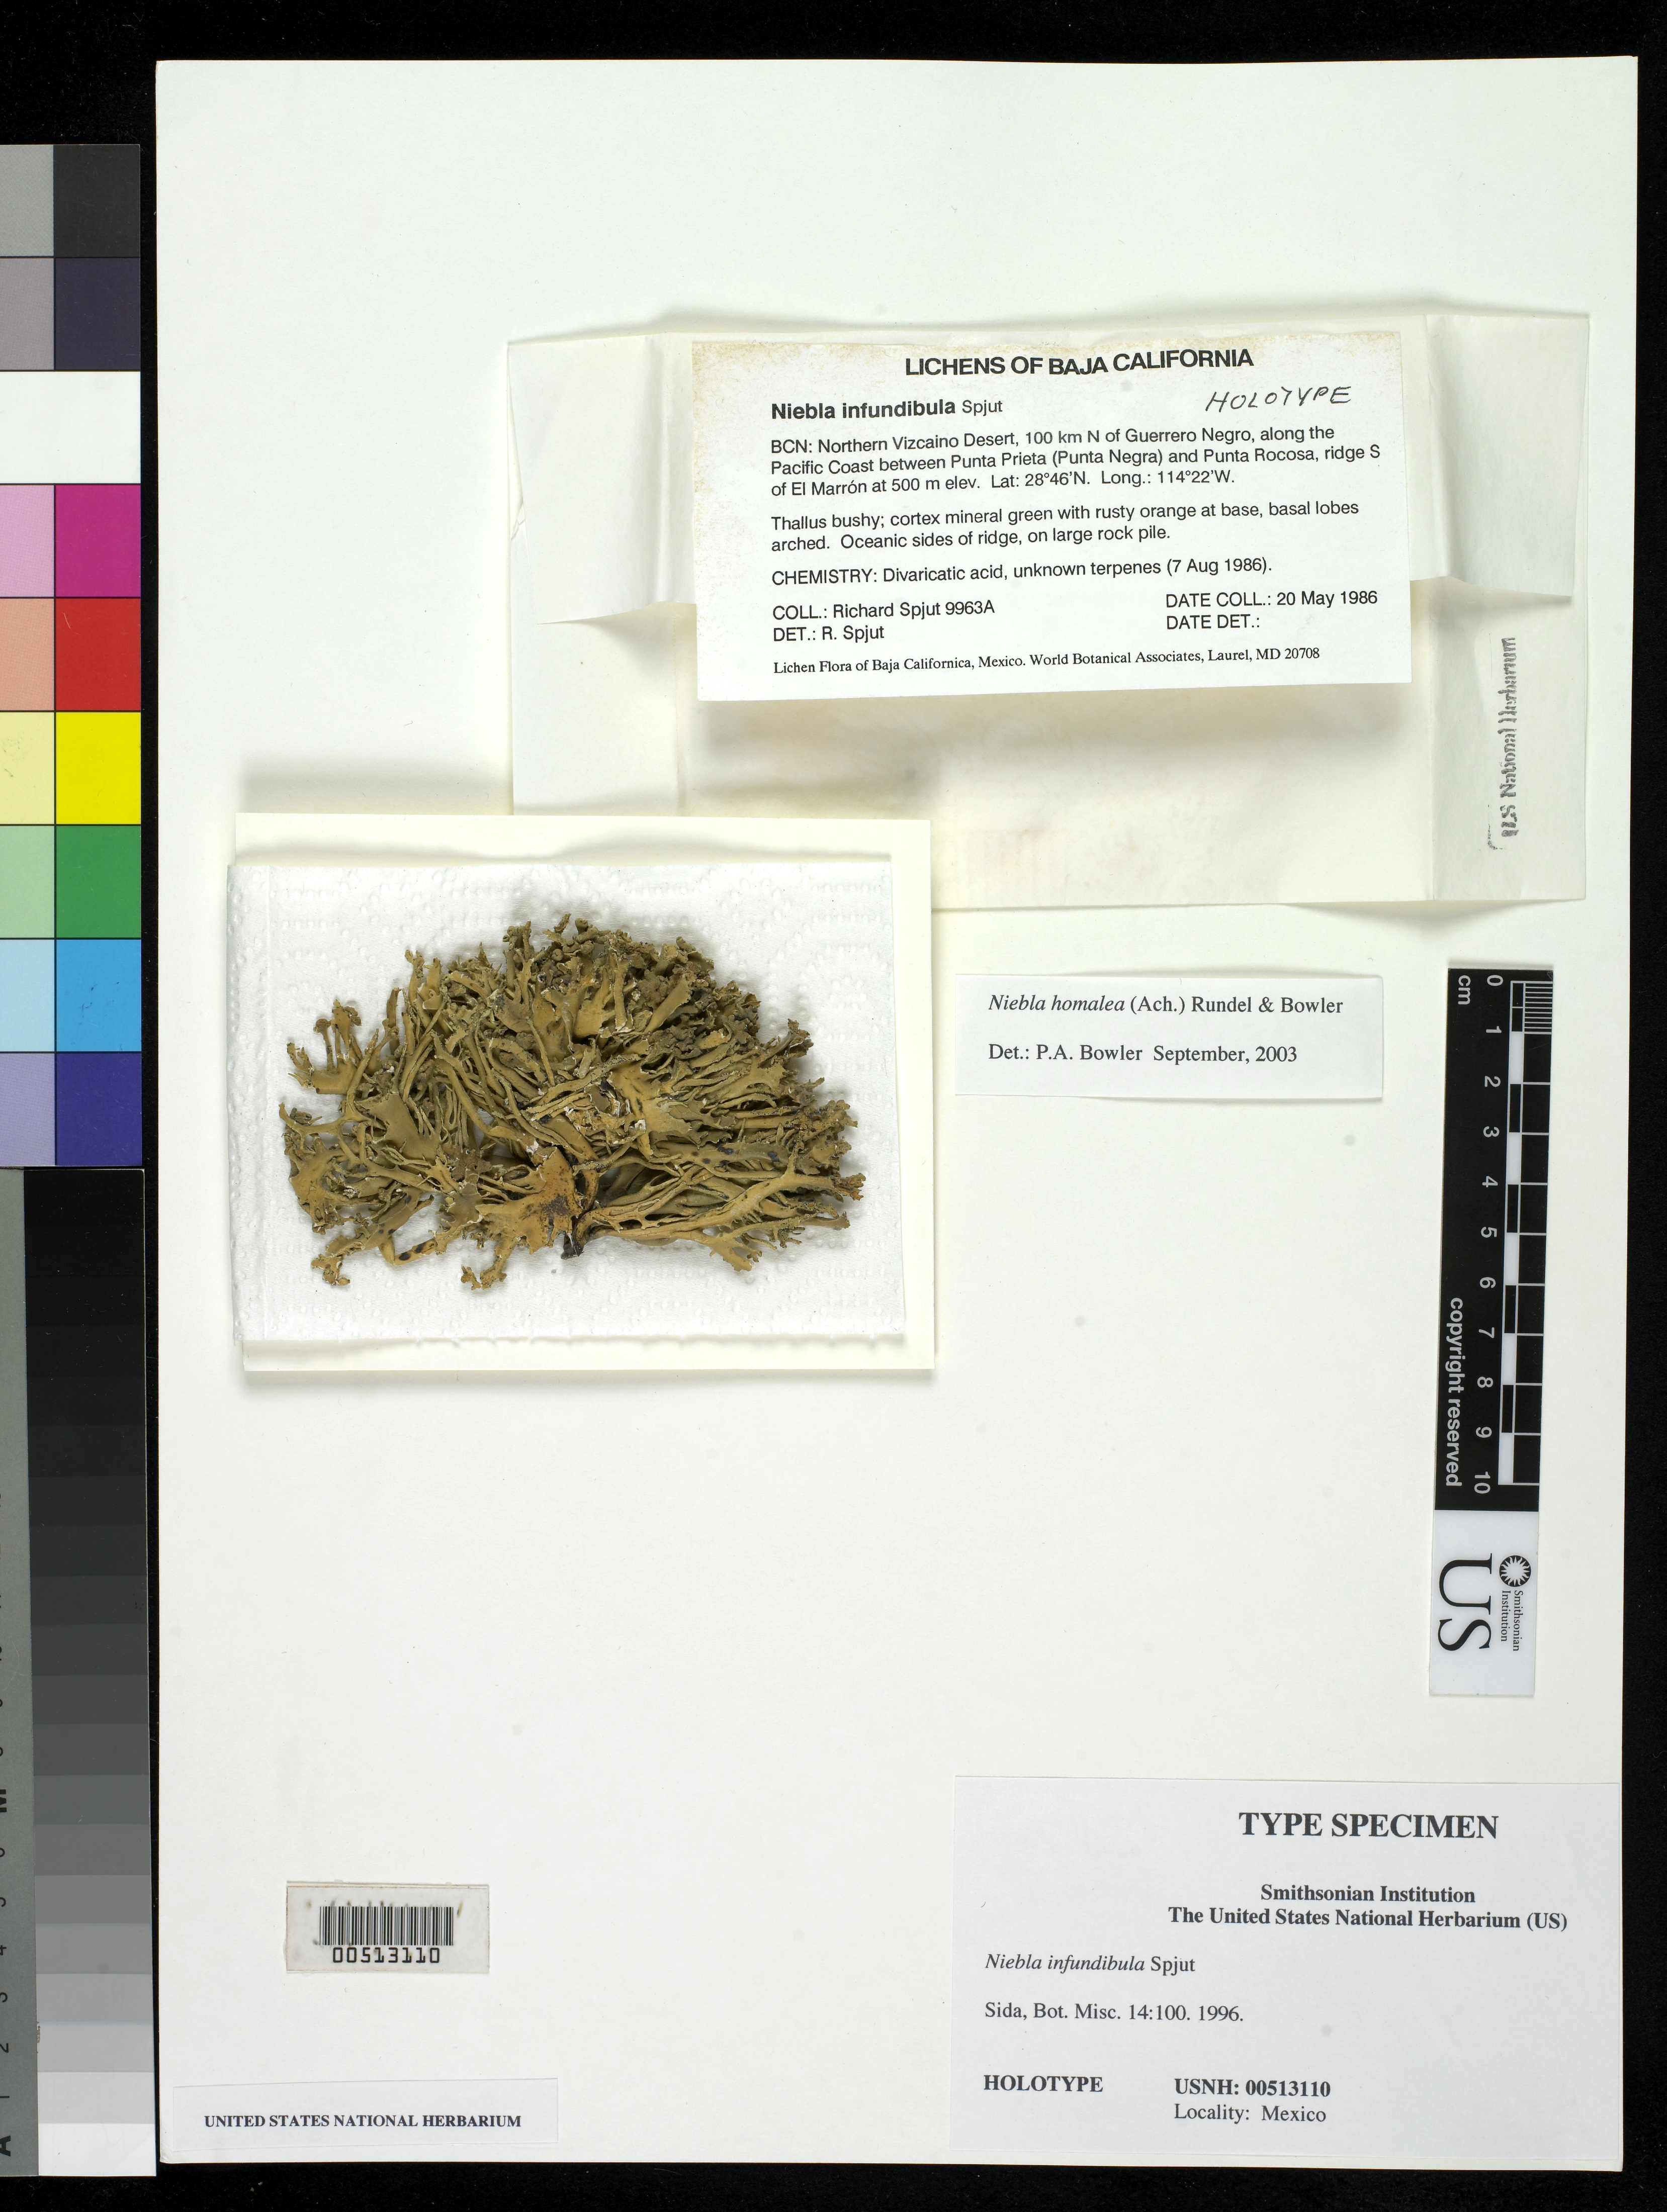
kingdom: Fungi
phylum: Ascomycota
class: Lecanoromycetes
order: Lecanorales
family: Ramalinaceae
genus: Niebla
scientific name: Niebla infundibula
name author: Spjut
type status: Holotype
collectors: R. Spjut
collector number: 9963a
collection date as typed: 20 May 1986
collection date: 1986-05-20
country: Mexico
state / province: Baja California Norte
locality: Northern Vizcaino Desert, 100 km N of Guerrero Negro, between Punta Prieta (Punta Negra) & Punta Rocosa, ridge S of El Marron.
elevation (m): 500